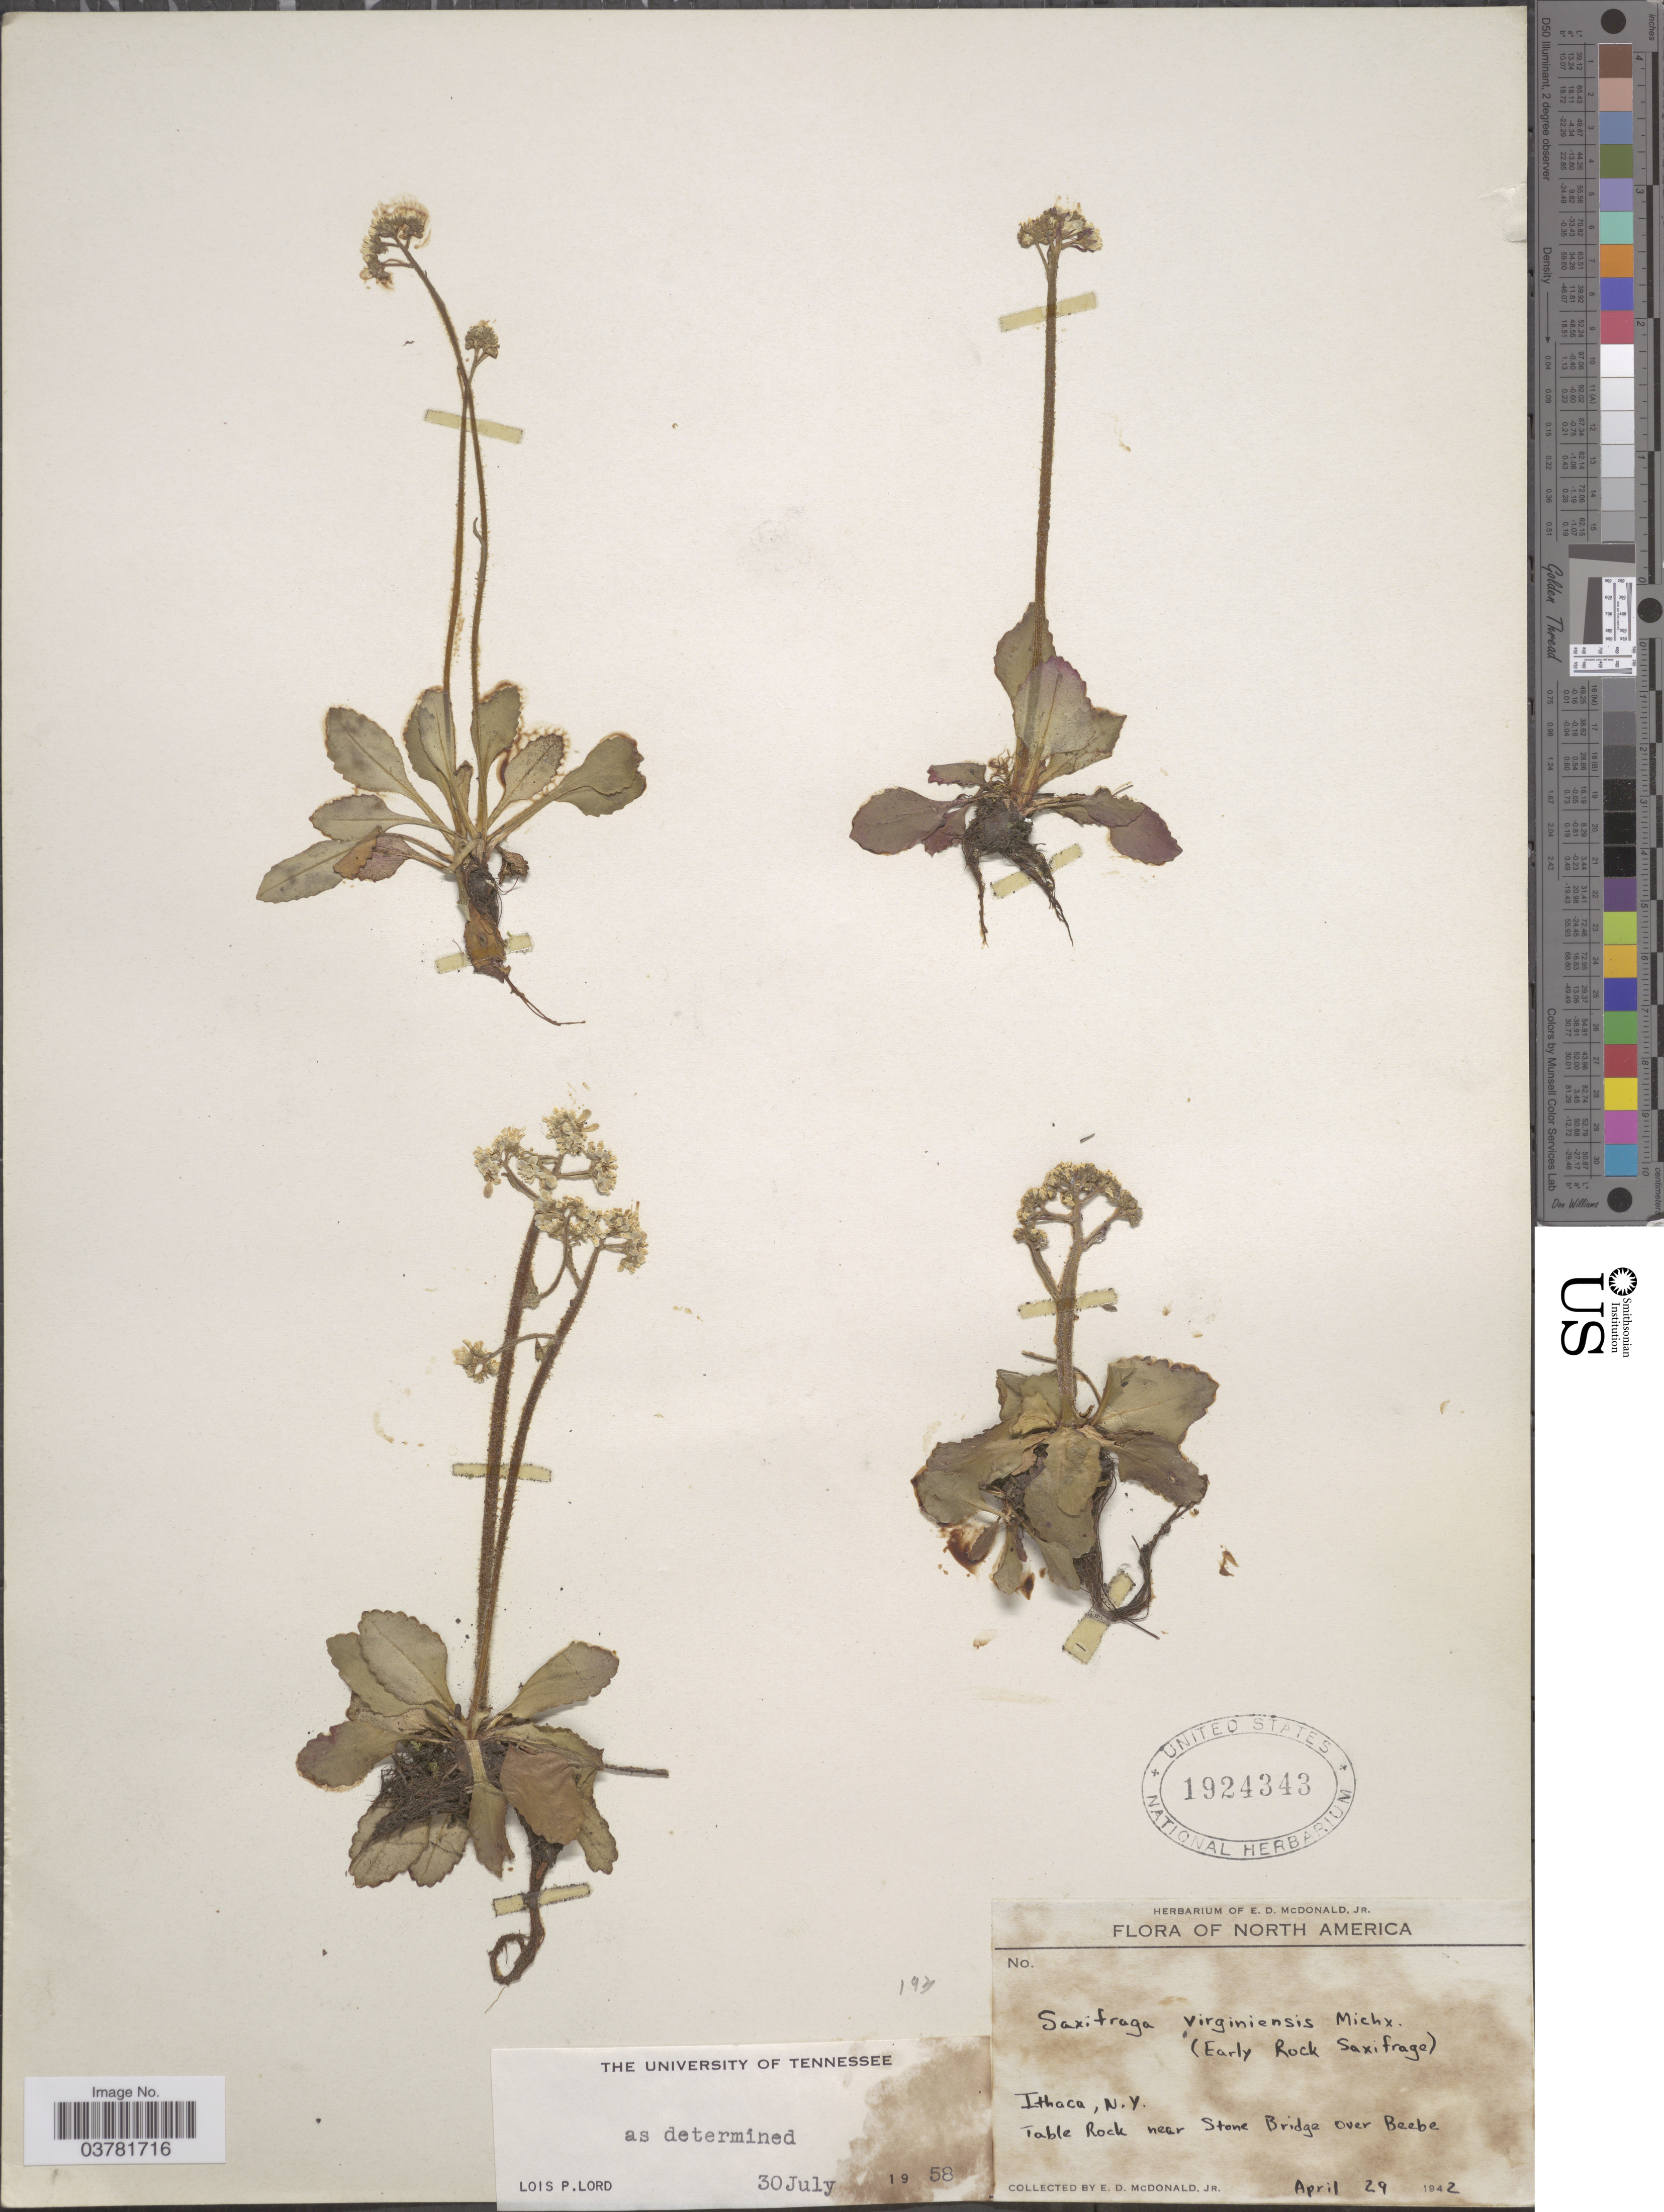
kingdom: Plantae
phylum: Tracheophyta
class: Magnoliopsida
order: Saxifragales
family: Saxifragaceae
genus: Micranthes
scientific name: Micranthes virginiensis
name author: (Michx.) Small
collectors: E. D. McDonald Jr.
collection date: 1942-04-29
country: United States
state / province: New York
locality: Ithaca. Table Rock near Stone Bridge over Beebe.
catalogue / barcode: US 1924343